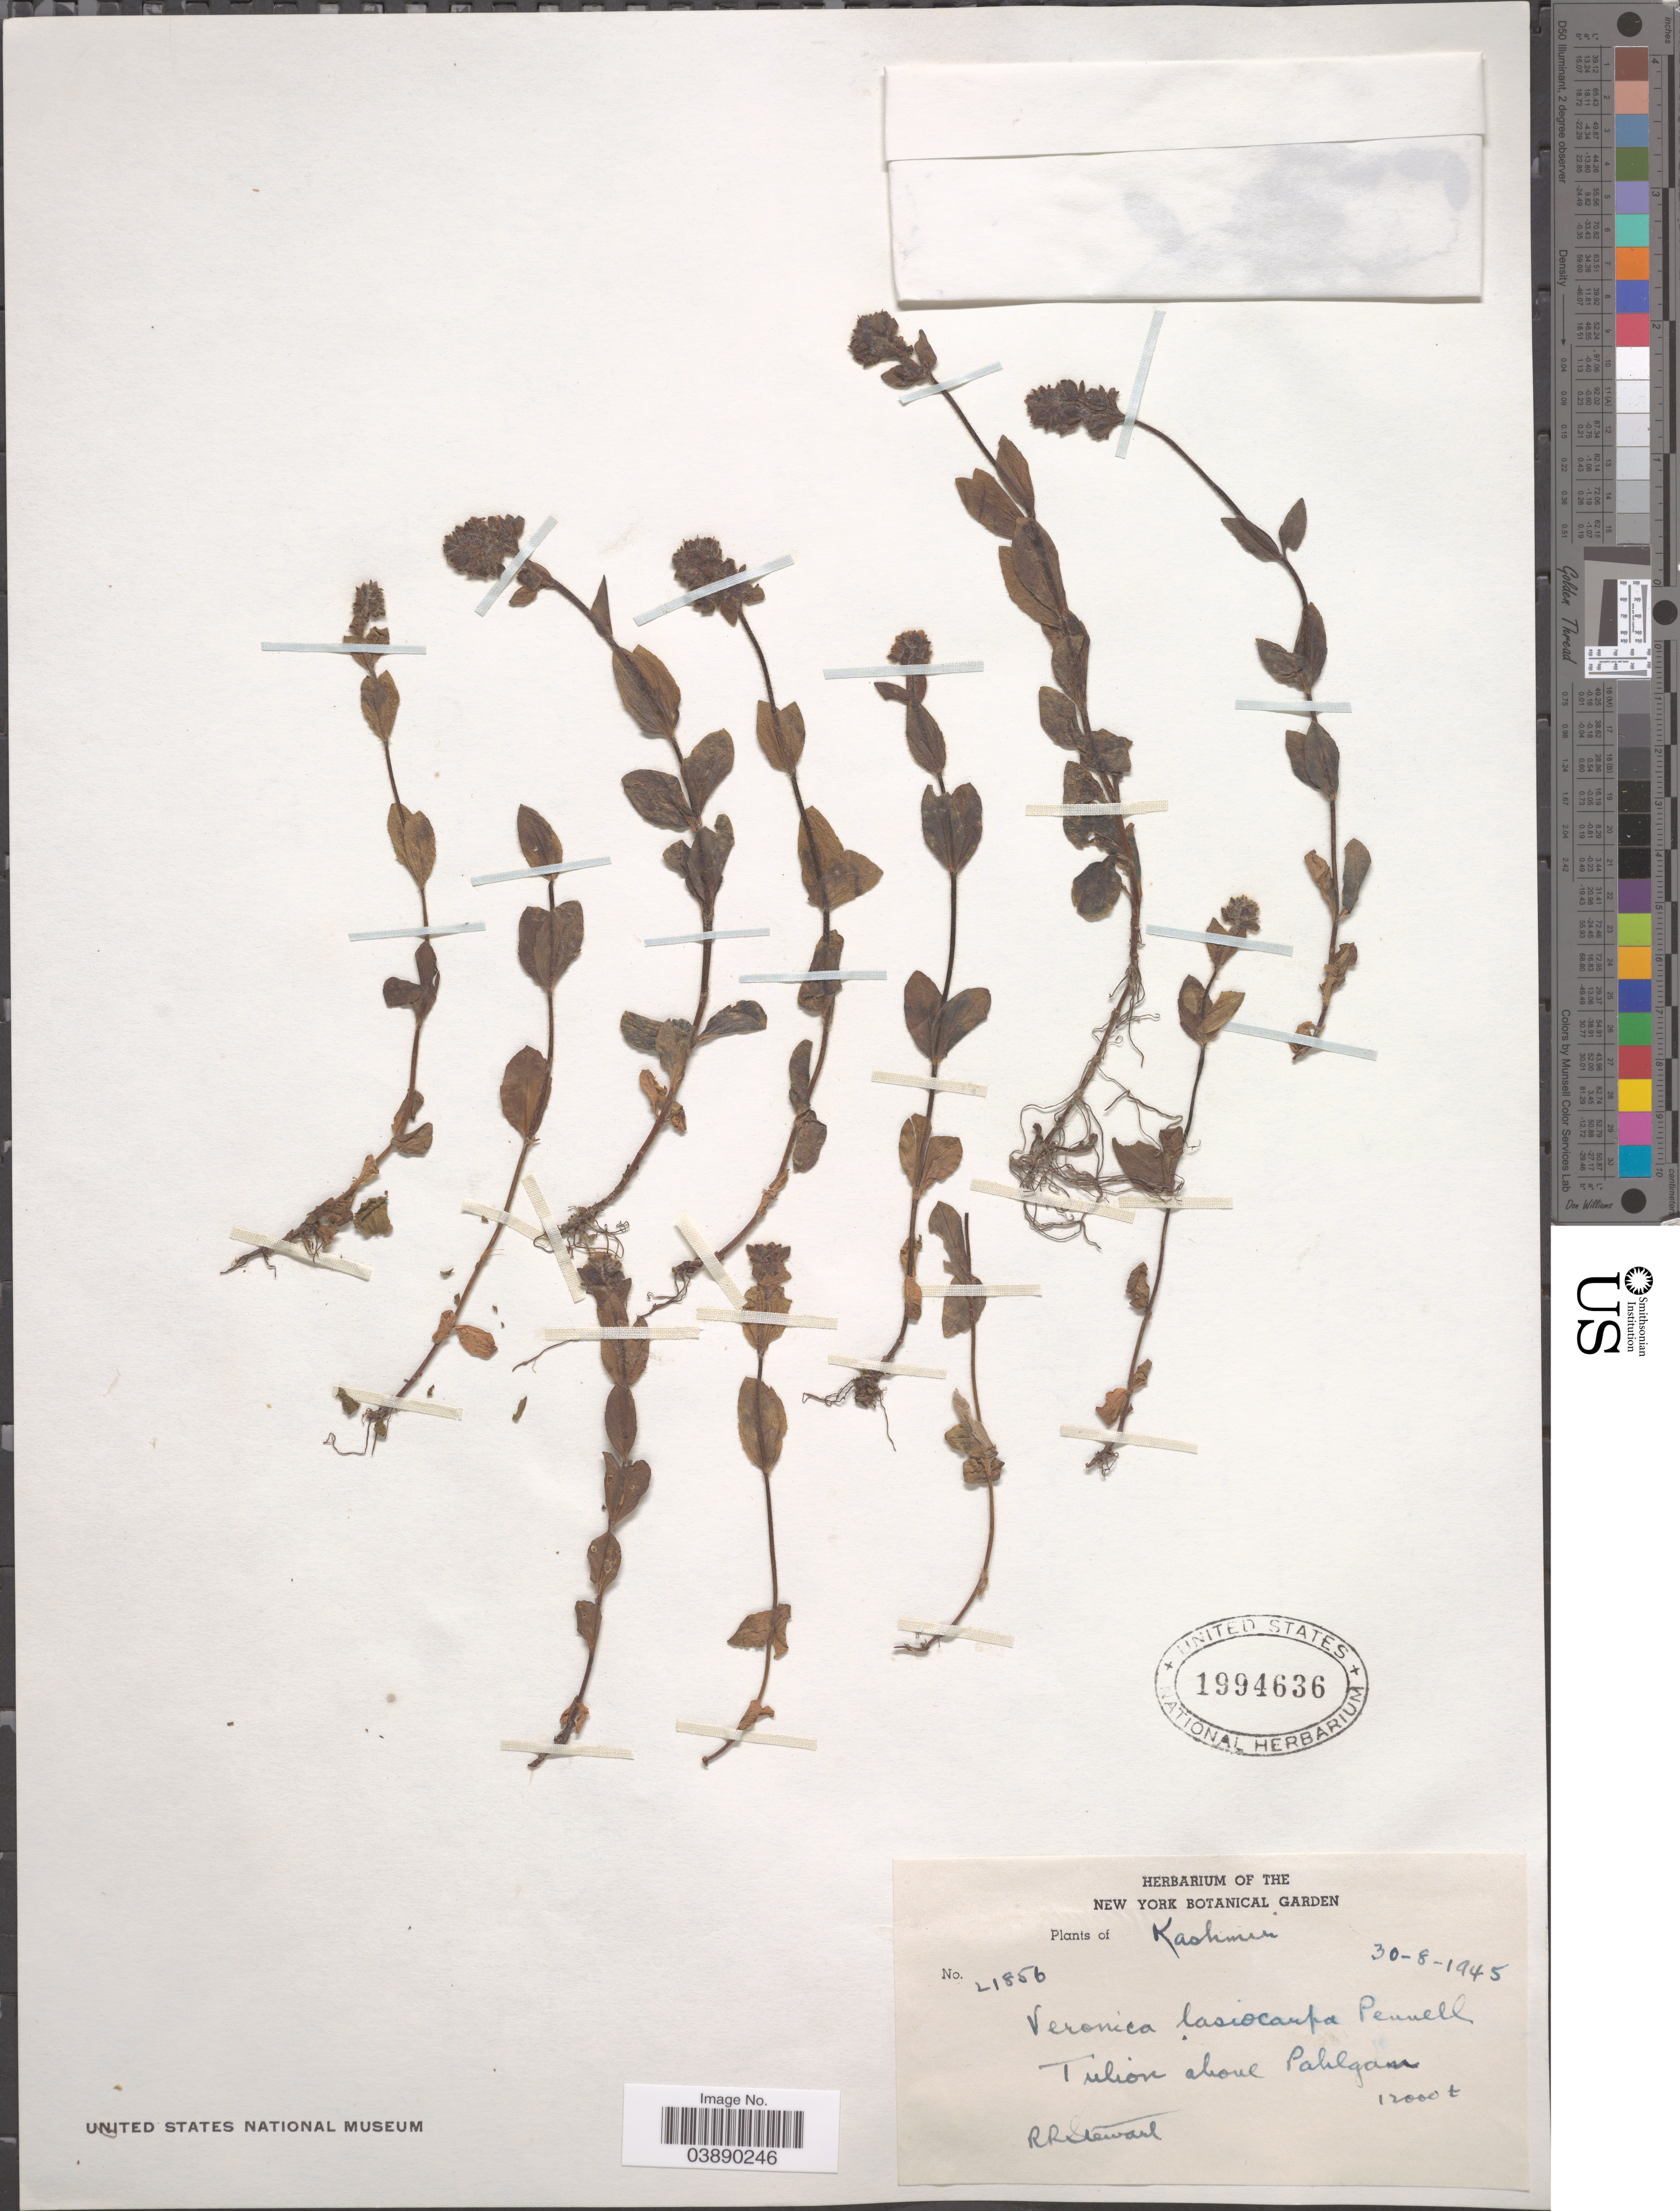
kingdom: Plantae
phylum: Tracheophyta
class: Magnoliopsida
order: Lamiales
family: Plantaginaceae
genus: Veronica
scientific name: Veronica lasiocarpa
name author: Pennell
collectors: R. Stewart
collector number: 21856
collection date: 1945-08-30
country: India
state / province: Jammu and Kashmir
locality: Kashmir. Tulion about Pahlgan.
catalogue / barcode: US 1994636